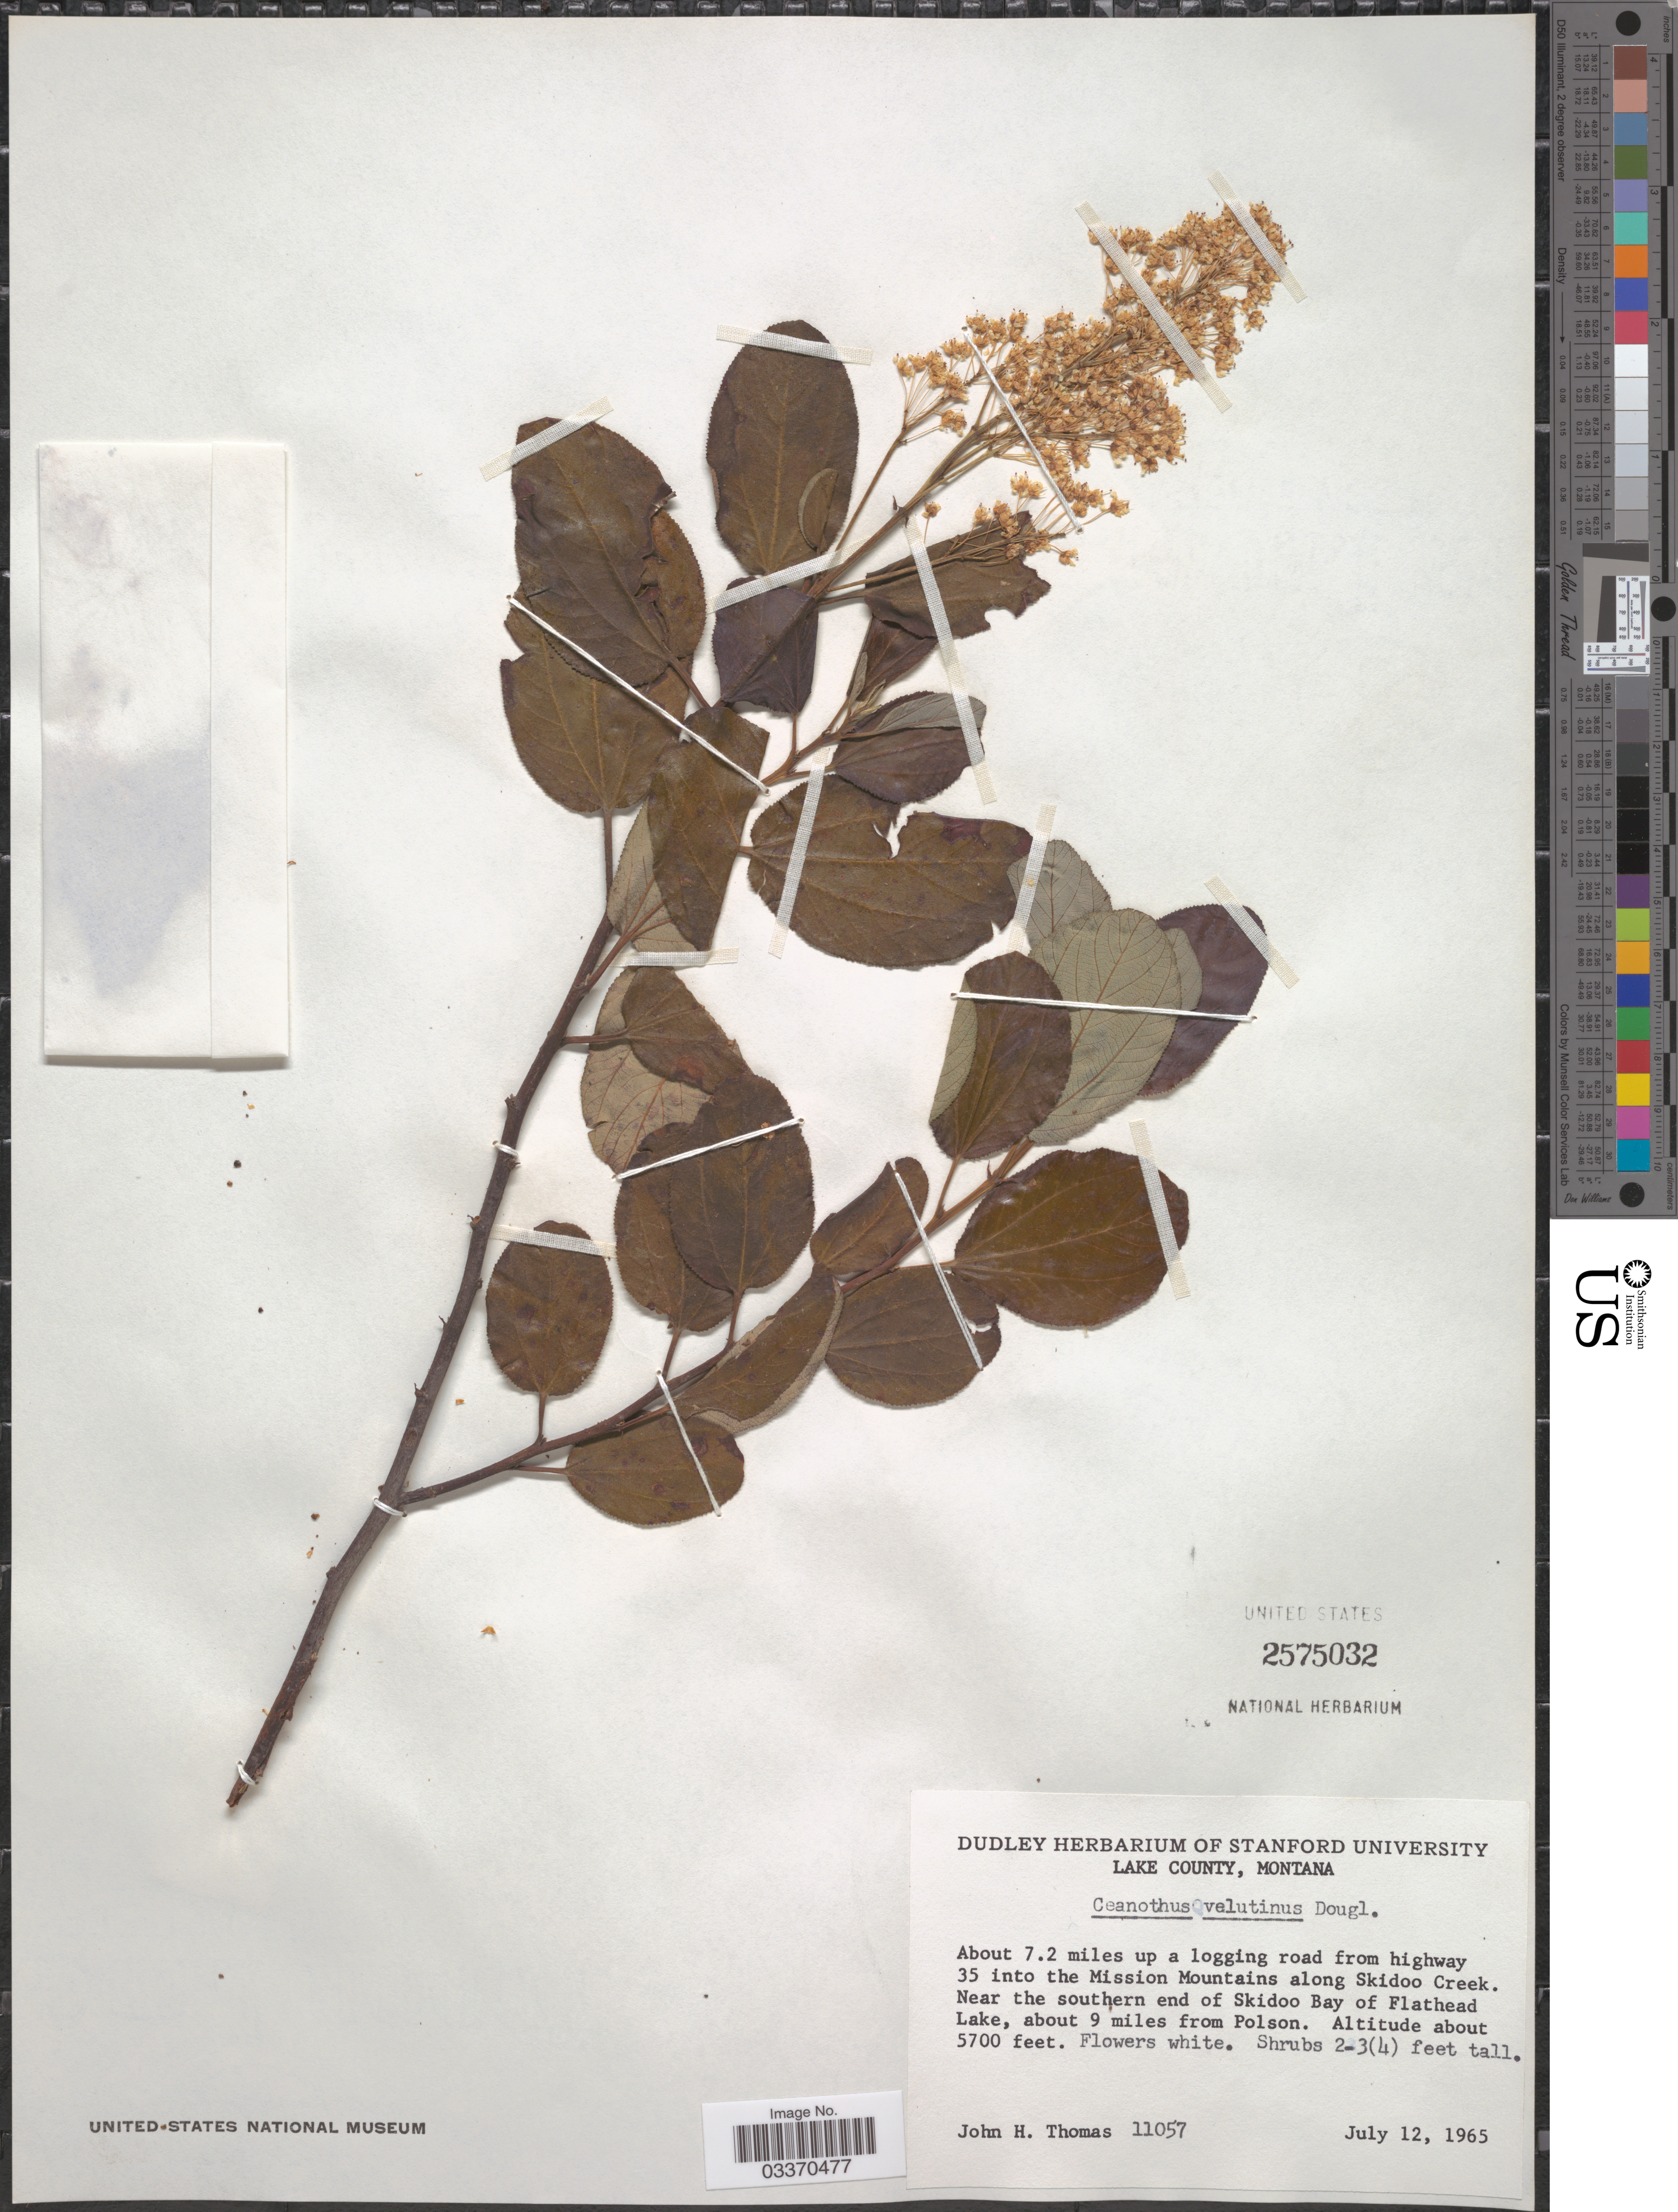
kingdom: Plantae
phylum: Tracheophyta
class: Magnoliopsida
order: Rosales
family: Rhamnaceae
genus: Ceanothus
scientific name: Ceanothus velutinus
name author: Douglas ex Hook.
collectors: J. H. Thomas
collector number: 11057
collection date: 1965-07-12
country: United States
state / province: Montana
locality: Lake County. About 7.2 miles up a logging road from highway 35 into the Mission Mountains along Skidoo Creek. Near the southern end of Skidoo Bay of Flathead Lake, about 9 miles from Polson.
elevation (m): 1737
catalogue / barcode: US 2575032